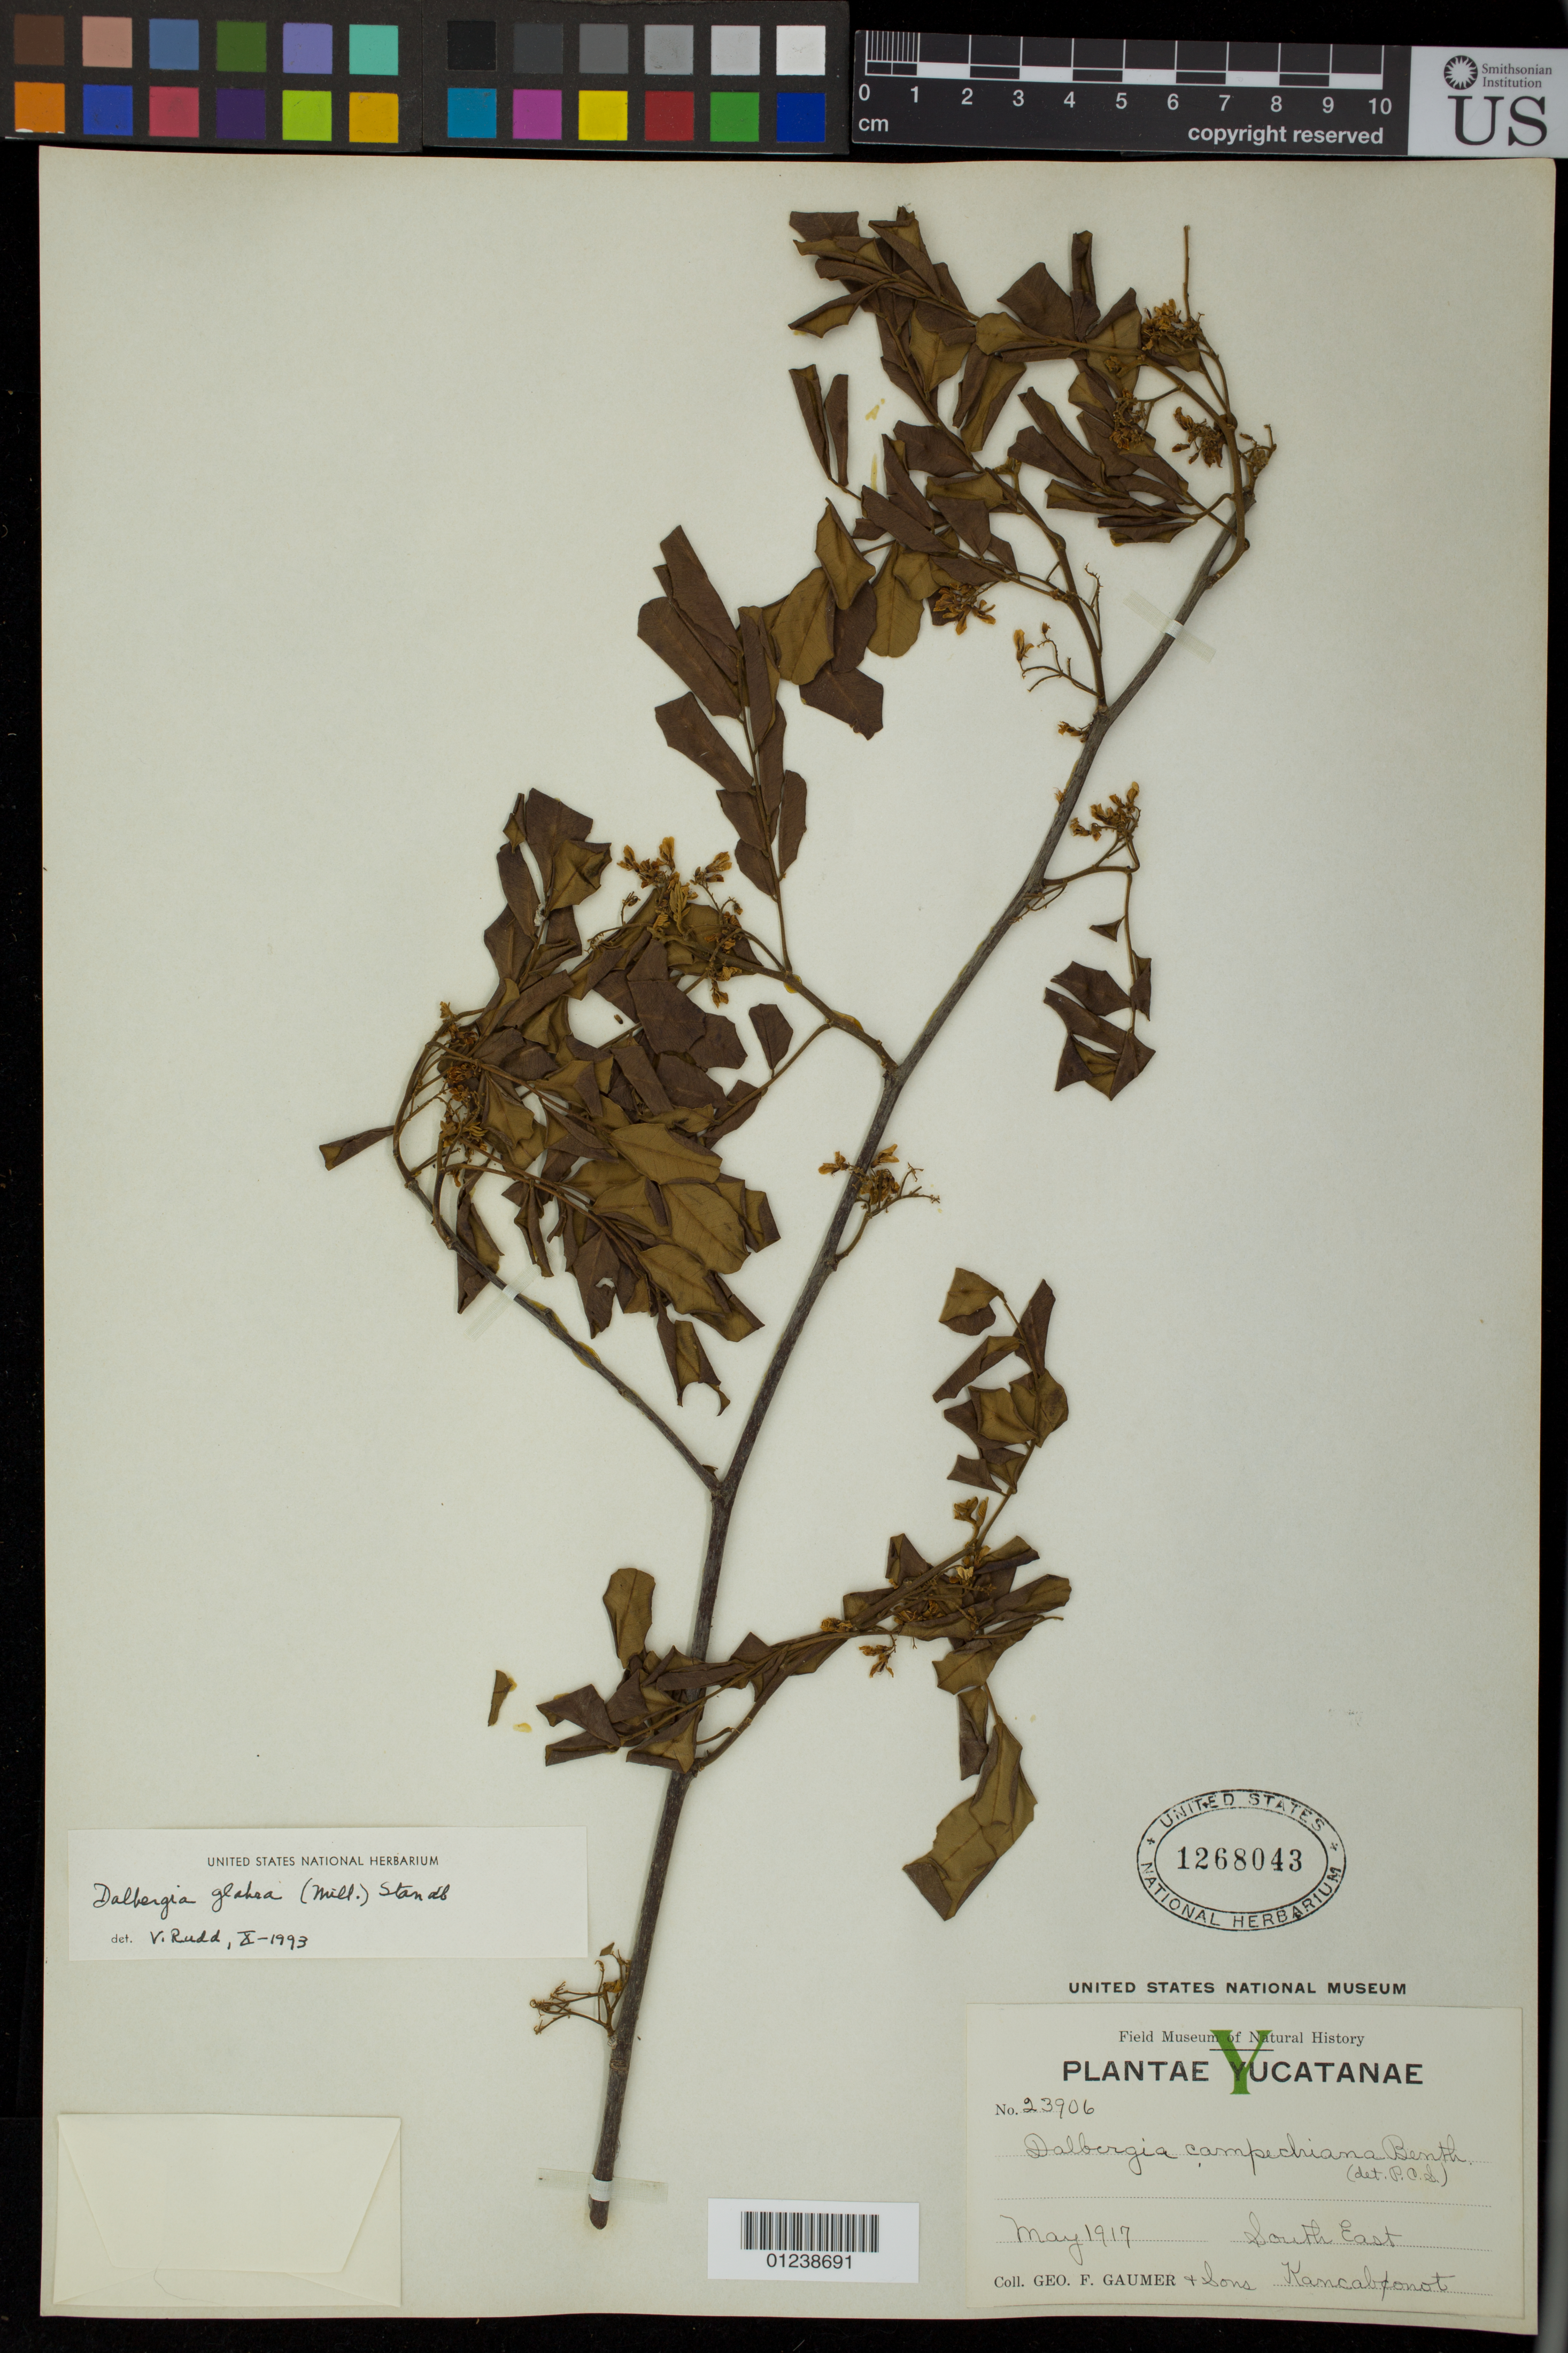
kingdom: Plantae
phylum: Tracheophyta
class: Magnoliopsida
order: Fabales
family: Fabaceae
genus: Dalbergia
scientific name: Dalbergia glabra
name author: (Mill.) Standl.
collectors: G. Gaumer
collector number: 23906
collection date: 1917-05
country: Mexico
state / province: Yucatan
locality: South East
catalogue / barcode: US 1268043